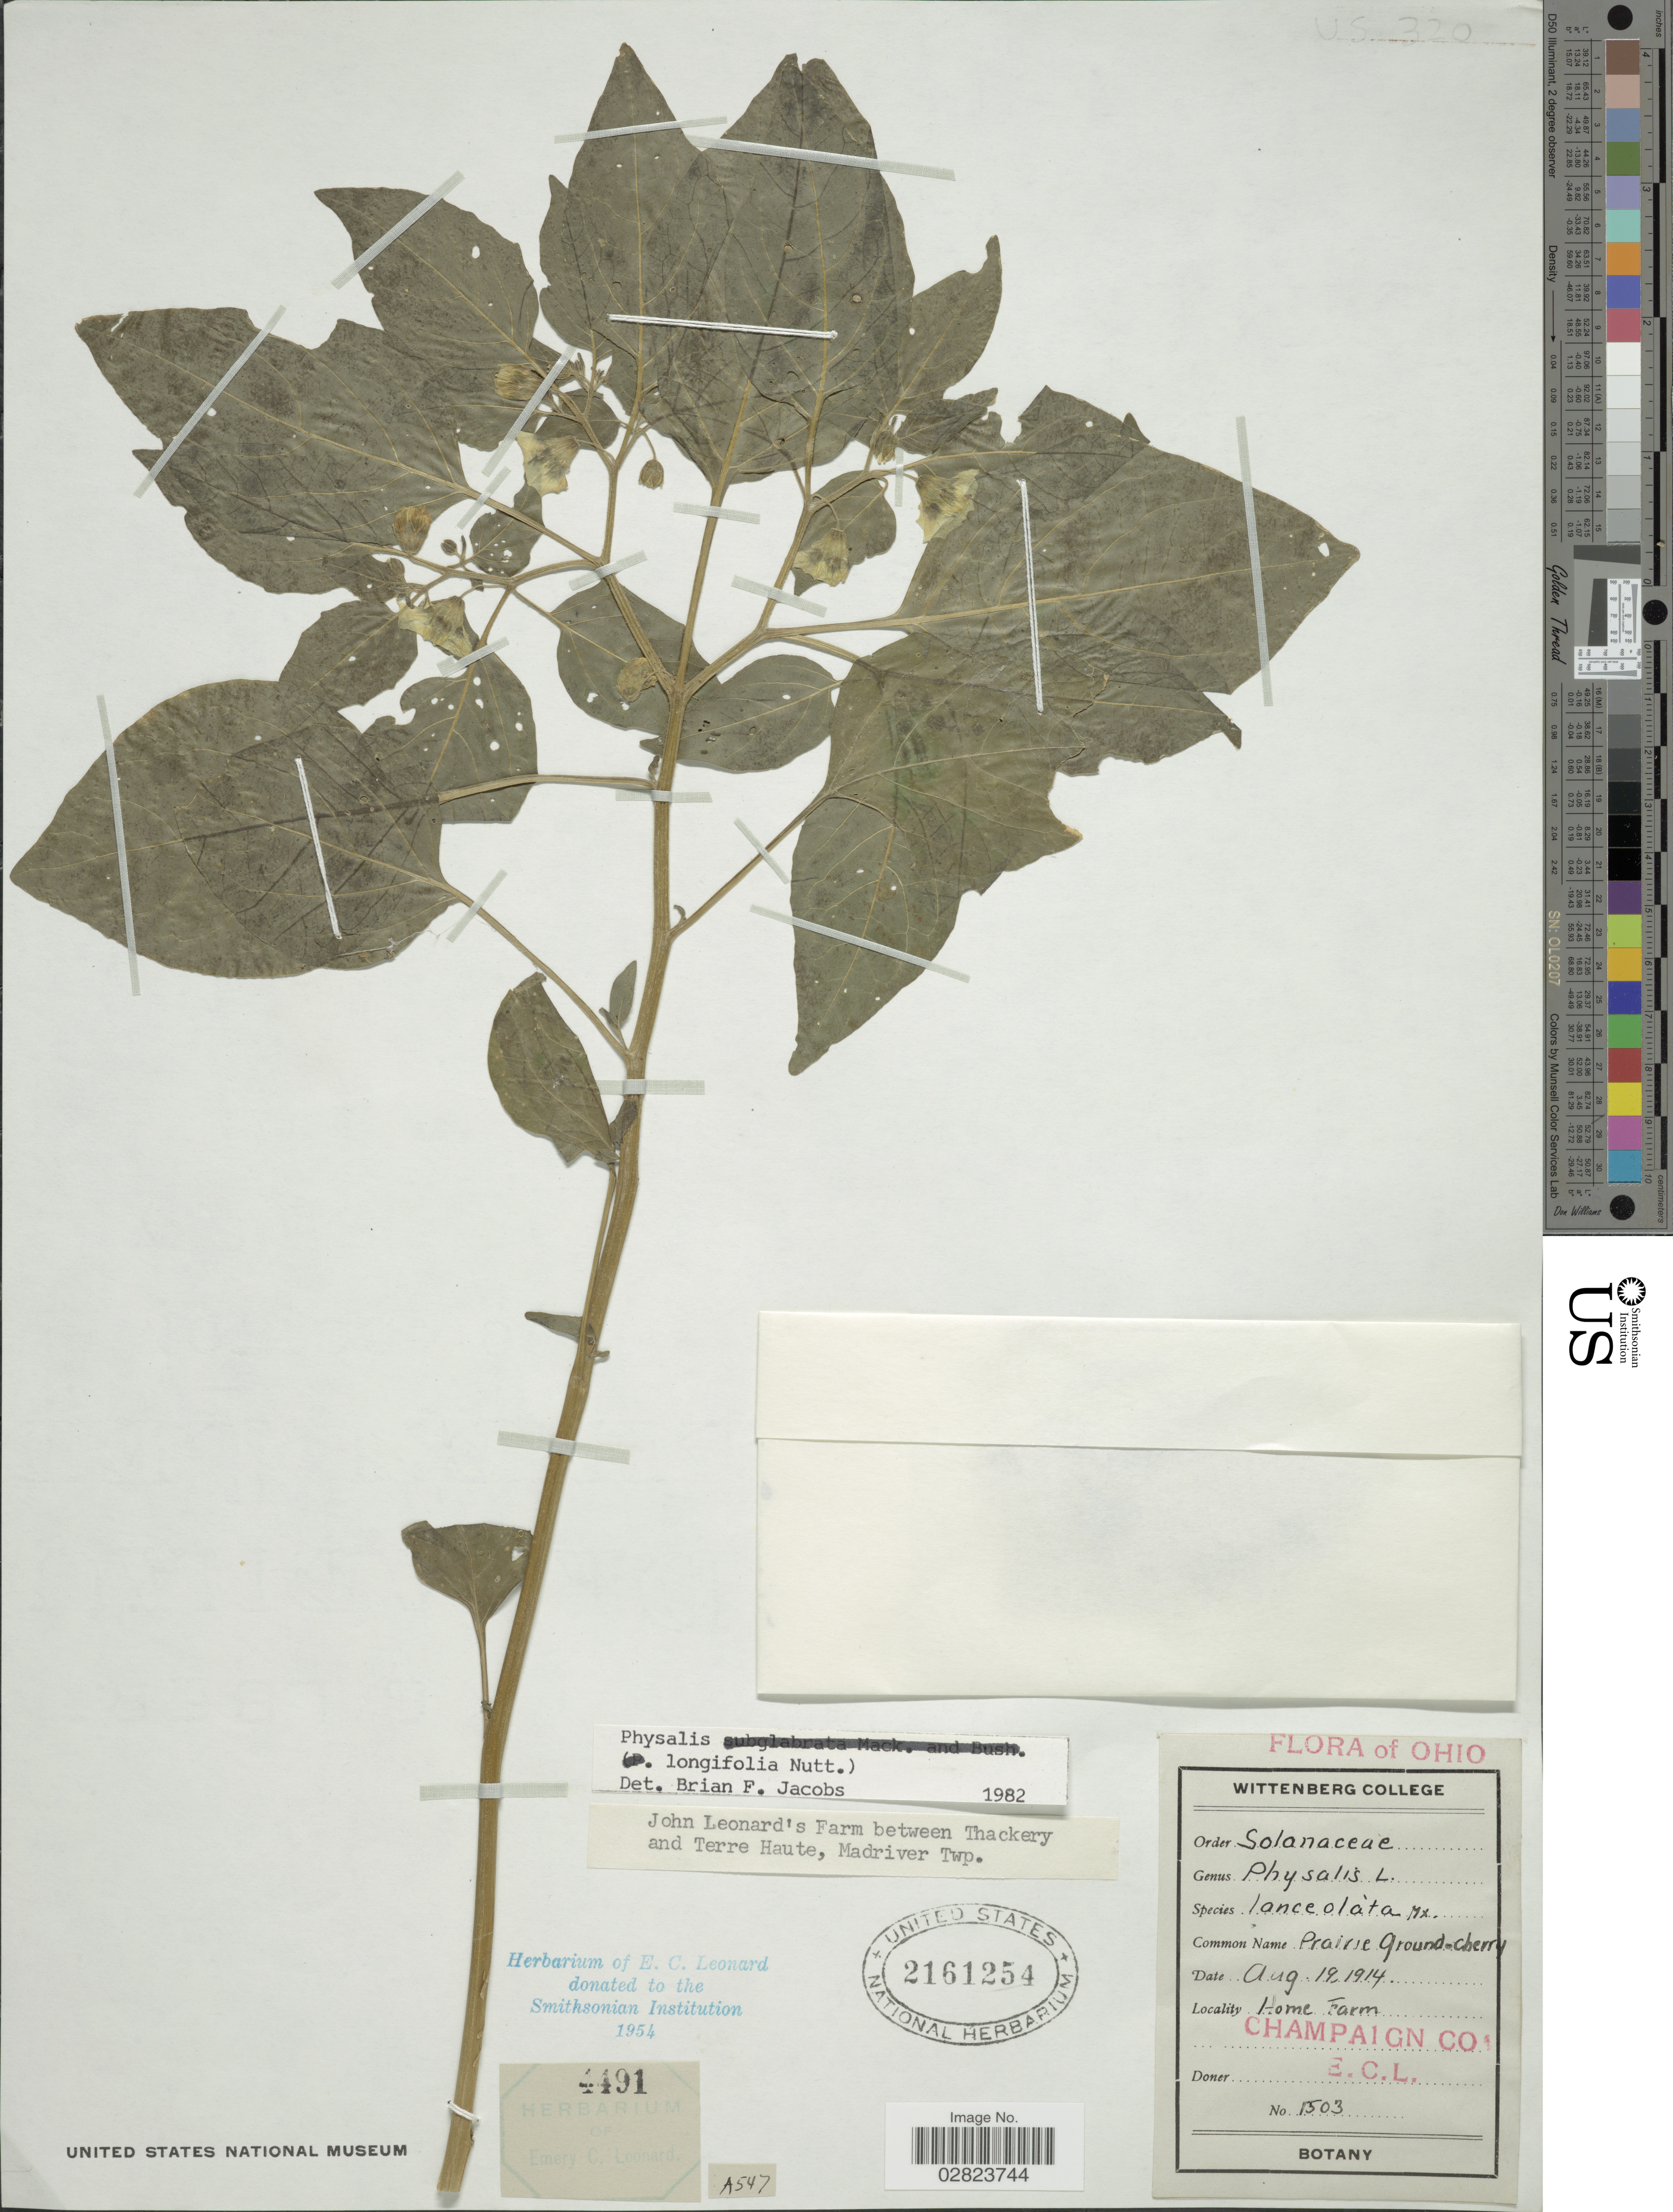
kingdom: Plantae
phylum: Tracheophyta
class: Magnoliopsida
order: Solanales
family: Solanaceae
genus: Physalis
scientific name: Physalis longifolia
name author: Nutt.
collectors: E. C. Leonard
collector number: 1503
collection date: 1914-08-19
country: United States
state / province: Ohio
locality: Home Farm. Champaign Co.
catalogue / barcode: US 2161254